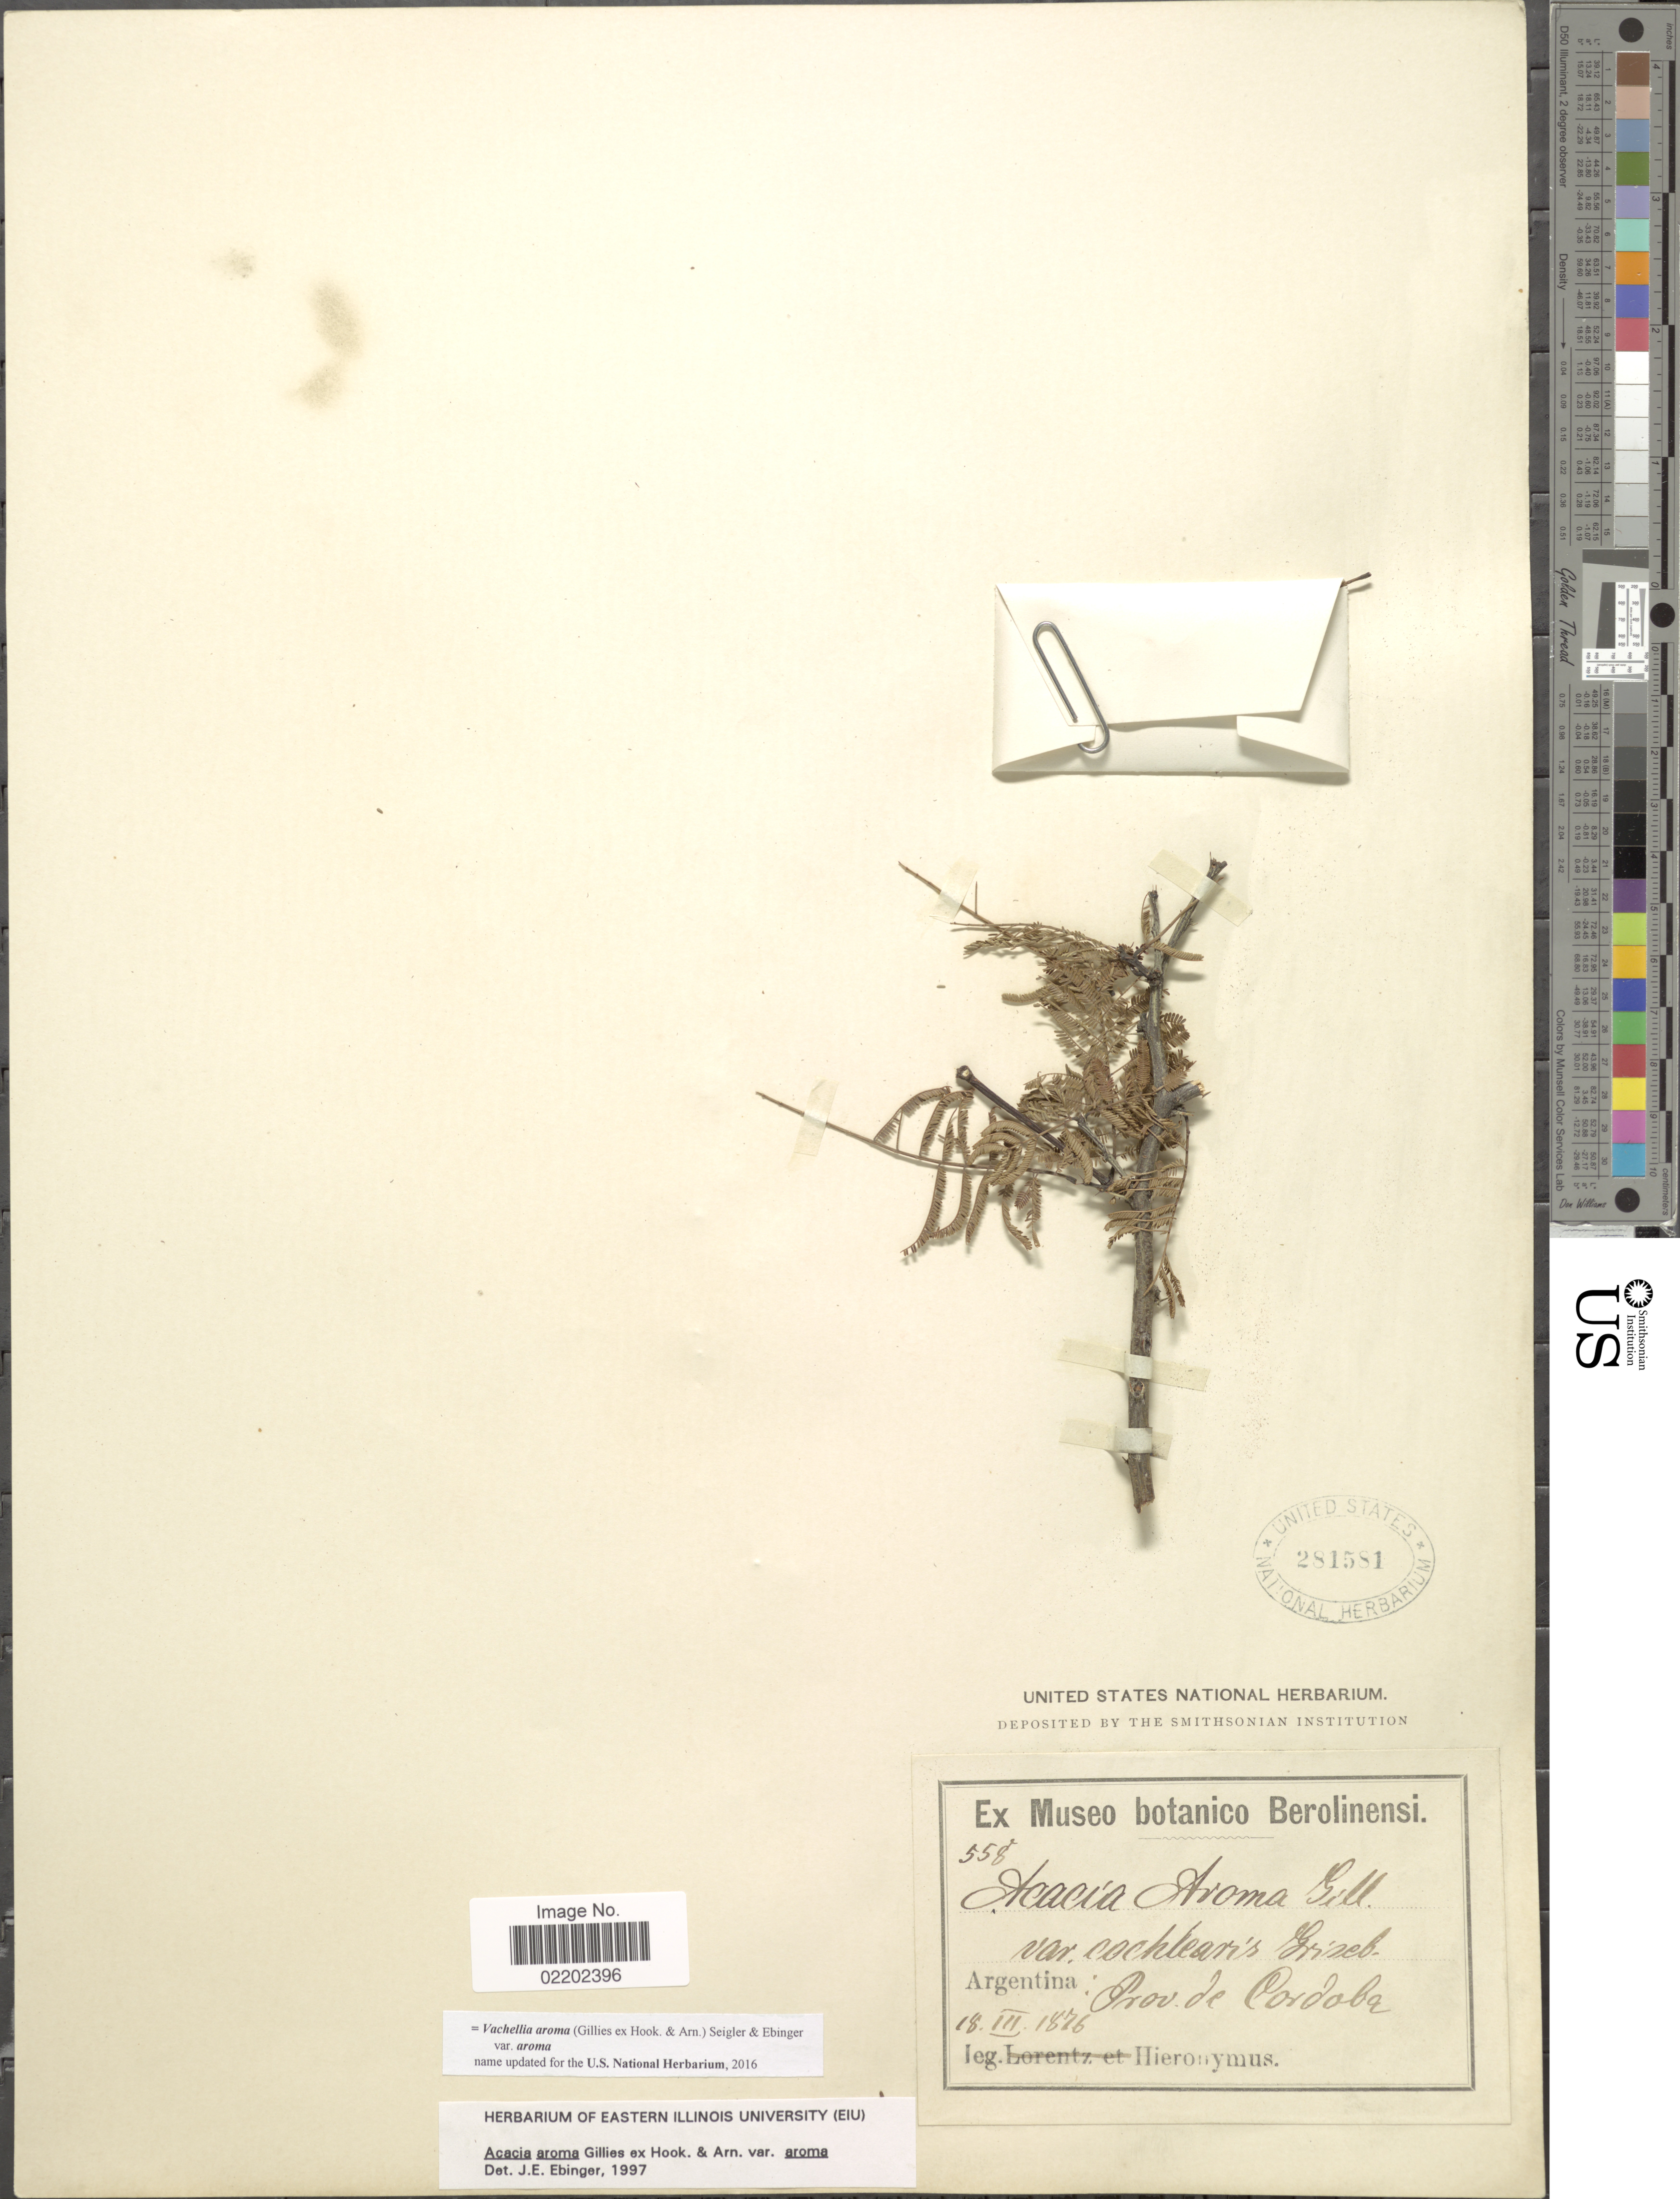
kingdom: Plantae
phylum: Tracheophyta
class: Magnoliopsida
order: Fabales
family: Fabaceae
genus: Vachellia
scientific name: Vachellia aroma var. aroma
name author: (Gillies ex Hook. & Arn.) Seigler & Ebinger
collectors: -. Hieronymus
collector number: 558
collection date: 1876-03-18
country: Argentina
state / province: Cordoba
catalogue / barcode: US 281581